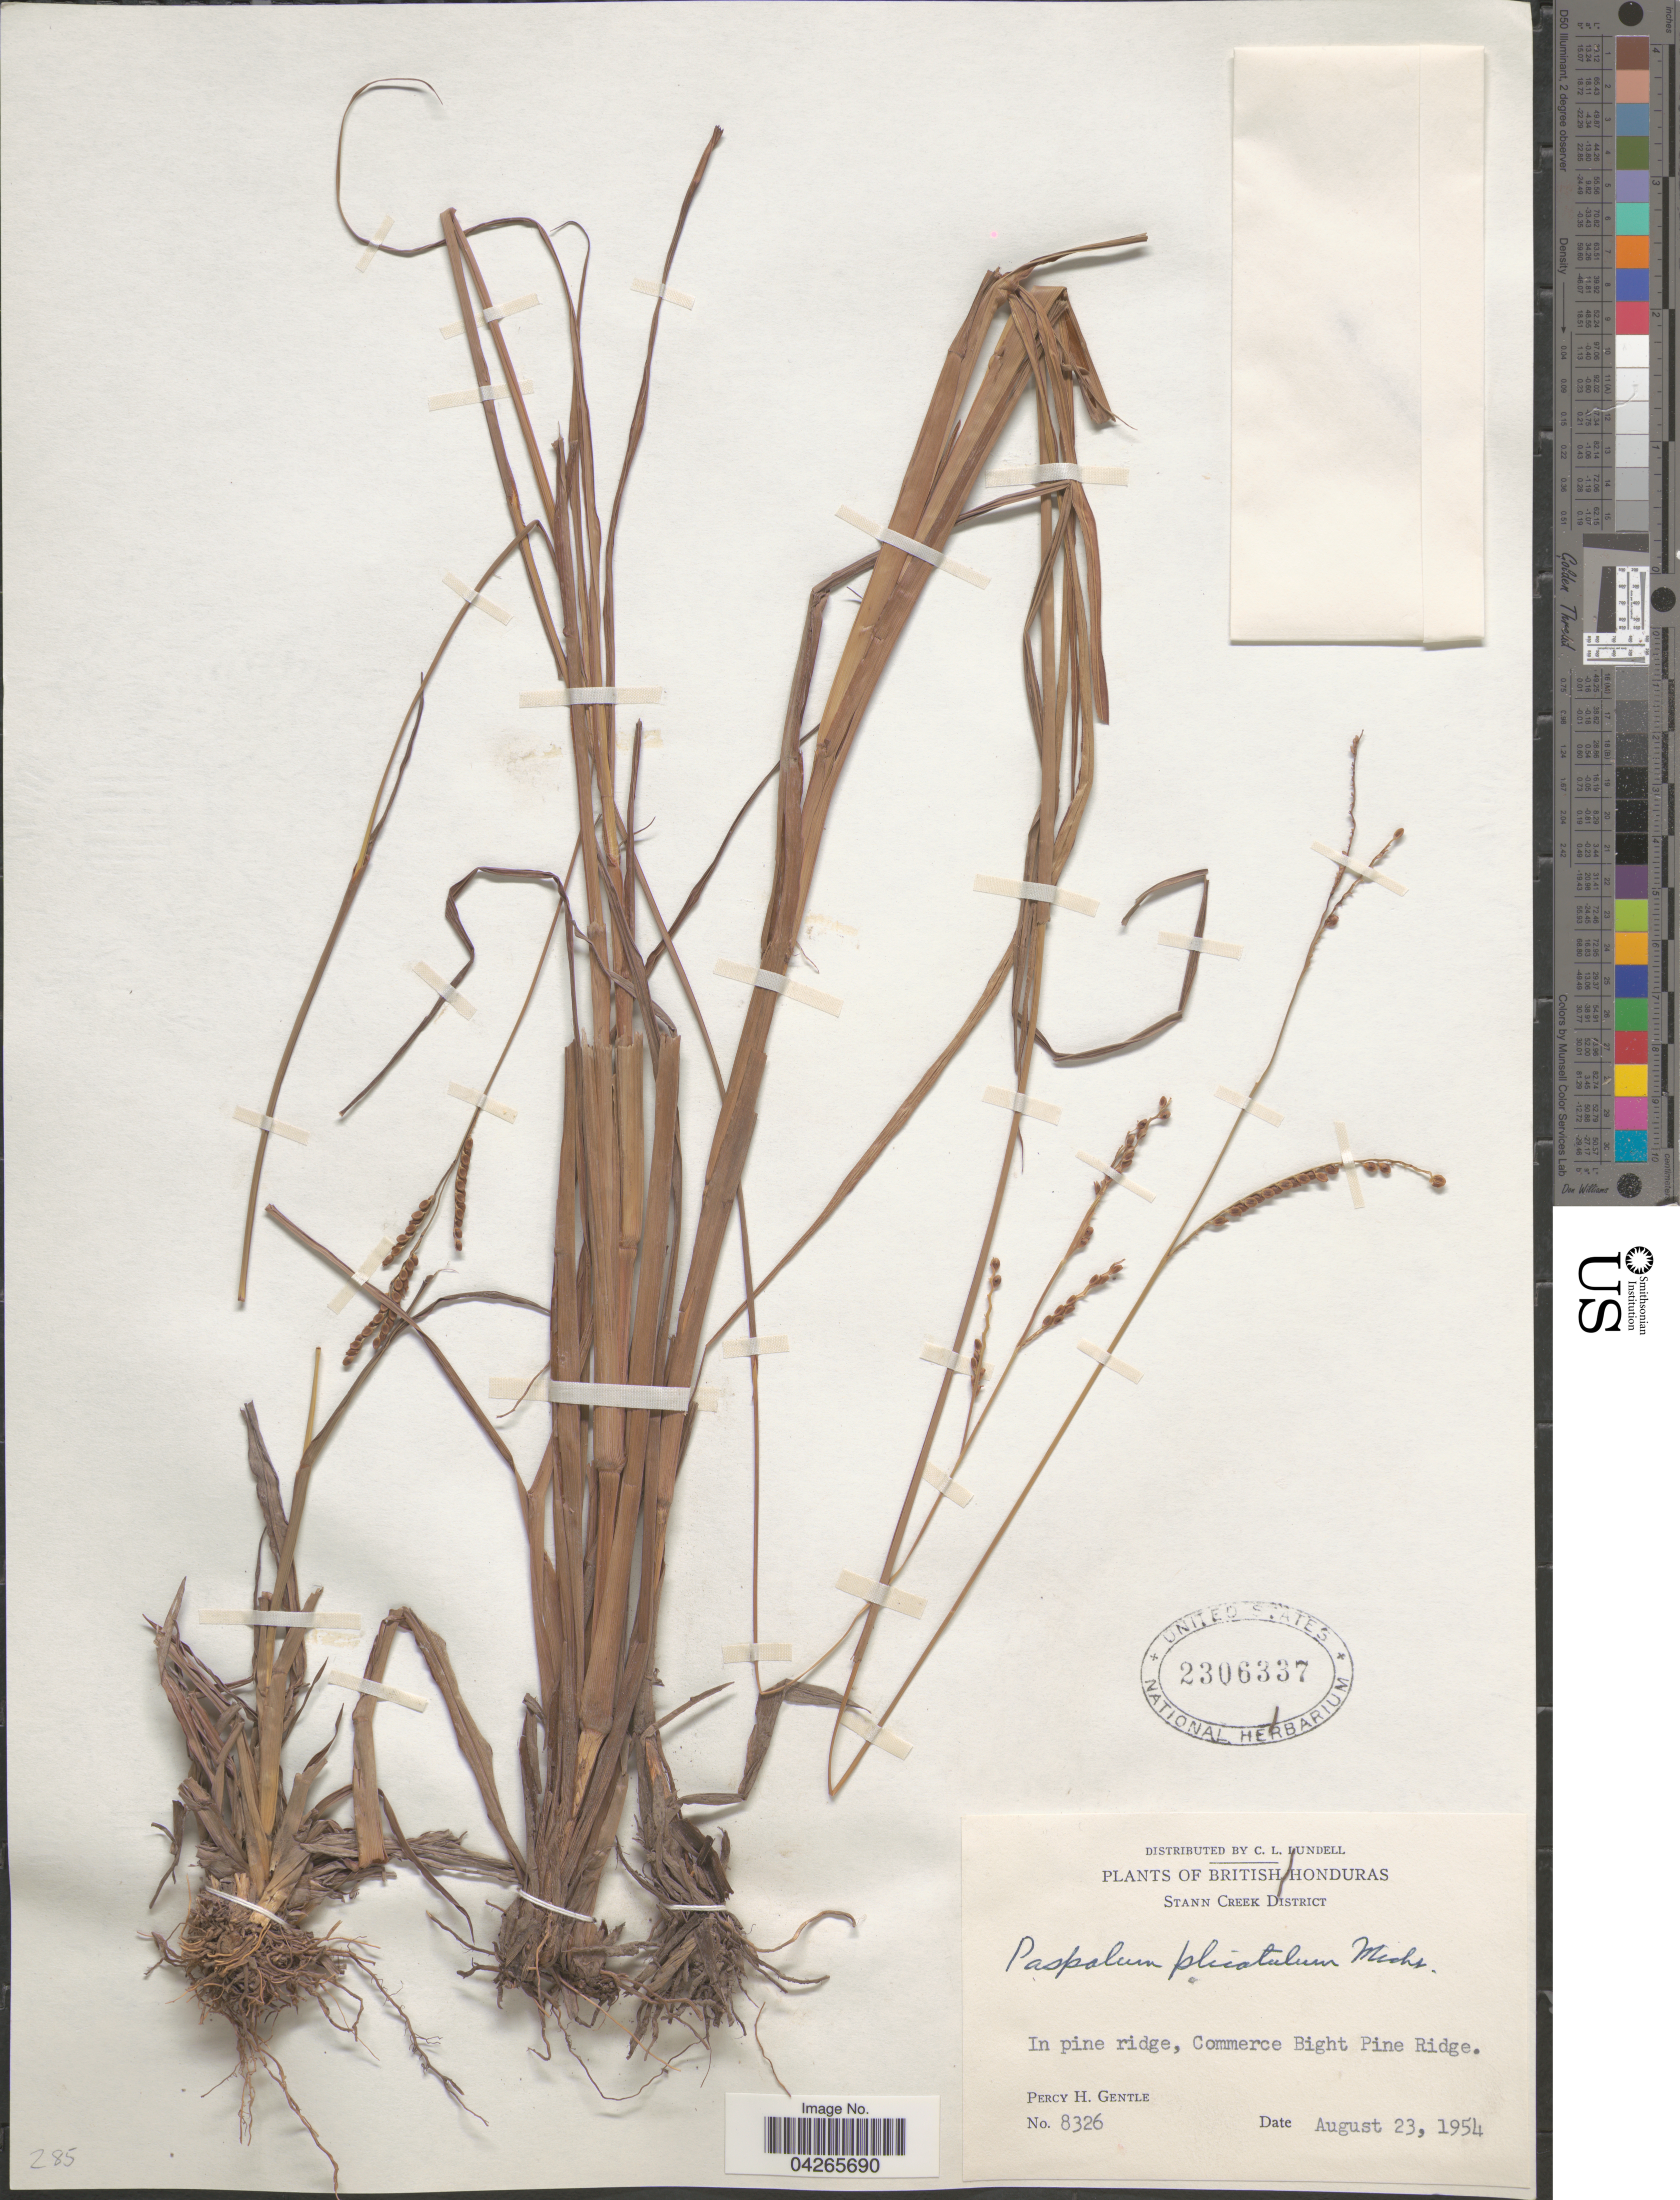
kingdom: Plantae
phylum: Tracheophyta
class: Liliopsida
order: Poales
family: Poaceae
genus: Paspalum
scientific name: Paspalum plicatulum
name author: Michx.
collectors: P. H. Gentle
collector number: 8326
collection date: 1954-08-23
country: Belize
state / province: Stann Creek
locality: British Honduras. Stann Creek District. In pine ridge, Commerce Bight Pine Ridge.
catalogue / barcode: US 2306337